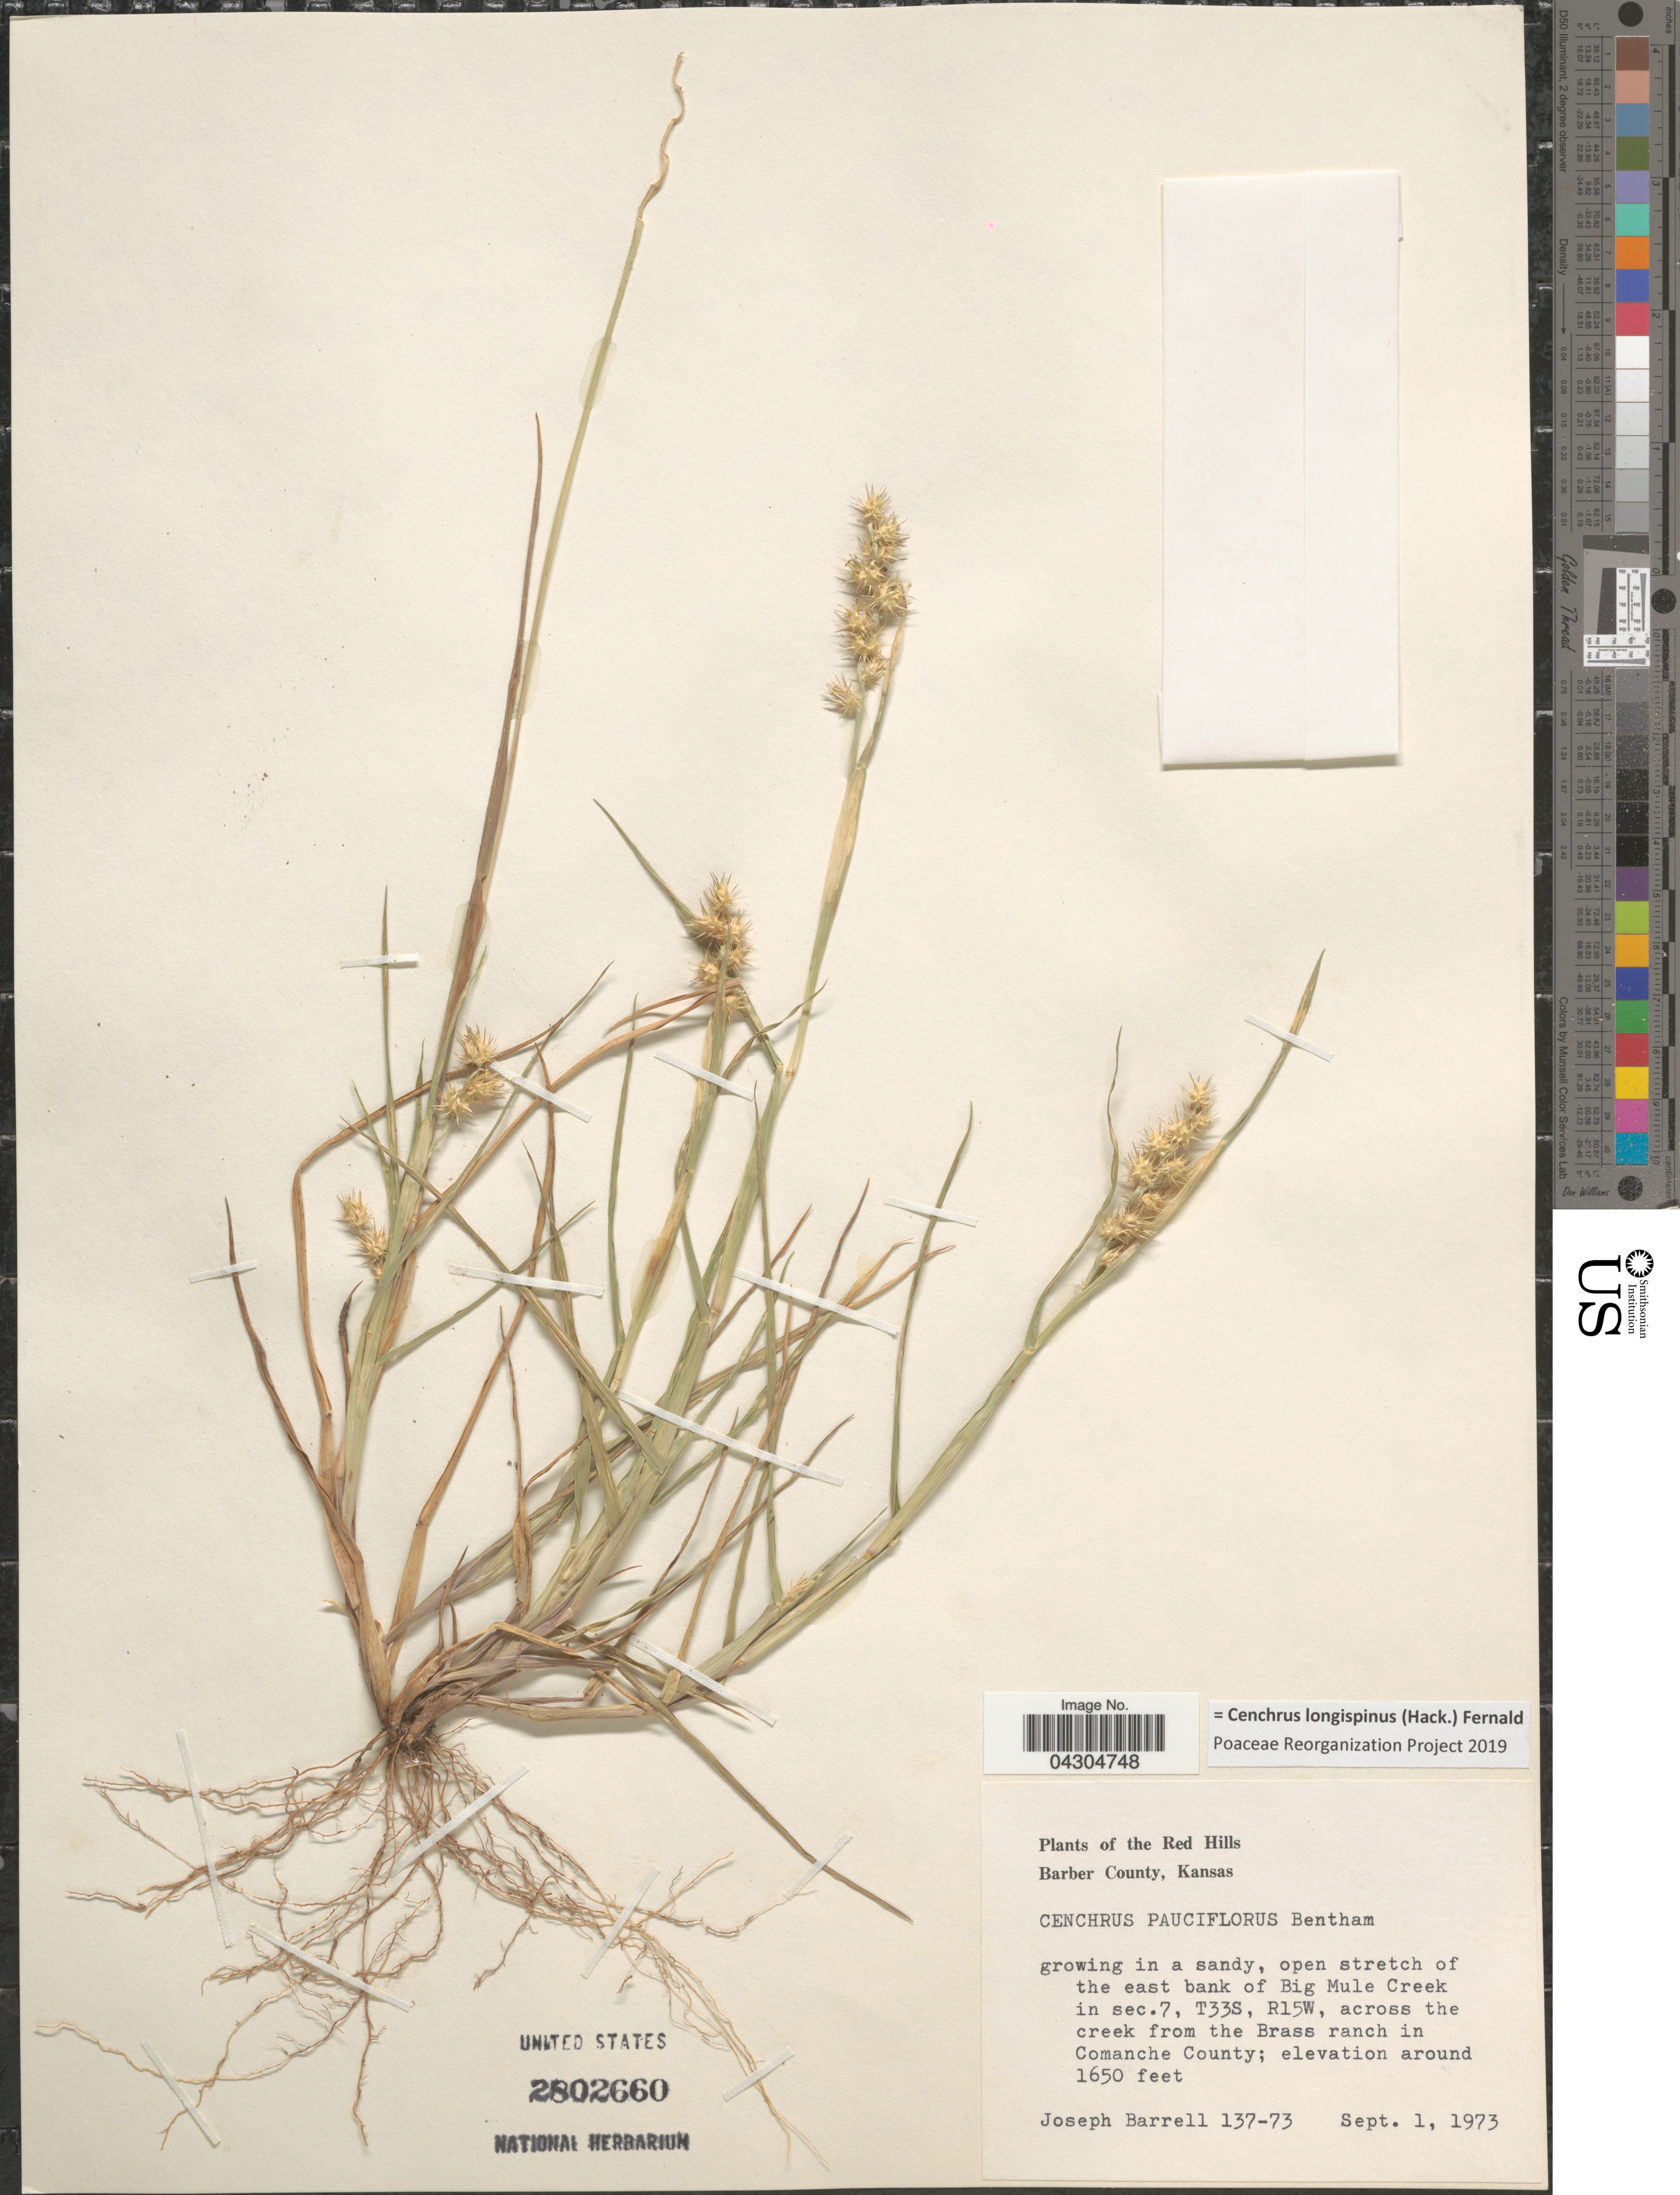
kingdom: Plantae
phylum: Tracheophyta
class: Liliopsida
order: Poales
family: Poaceae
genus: Cenchrus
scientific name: Cenchrus longispinus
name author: (Hack.) Fernald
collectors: J. Barrell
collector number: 137-73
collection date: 1973-09-01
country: United States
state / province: Kansas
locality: The Red Hills. Barber County. Growing in a sandy, open stretch of the east bank of Big Mule Creek in sec.7, T33S, R15W, across the creek from the Brass ranch in Comanche County.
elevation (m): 503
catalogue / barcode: US 2802660